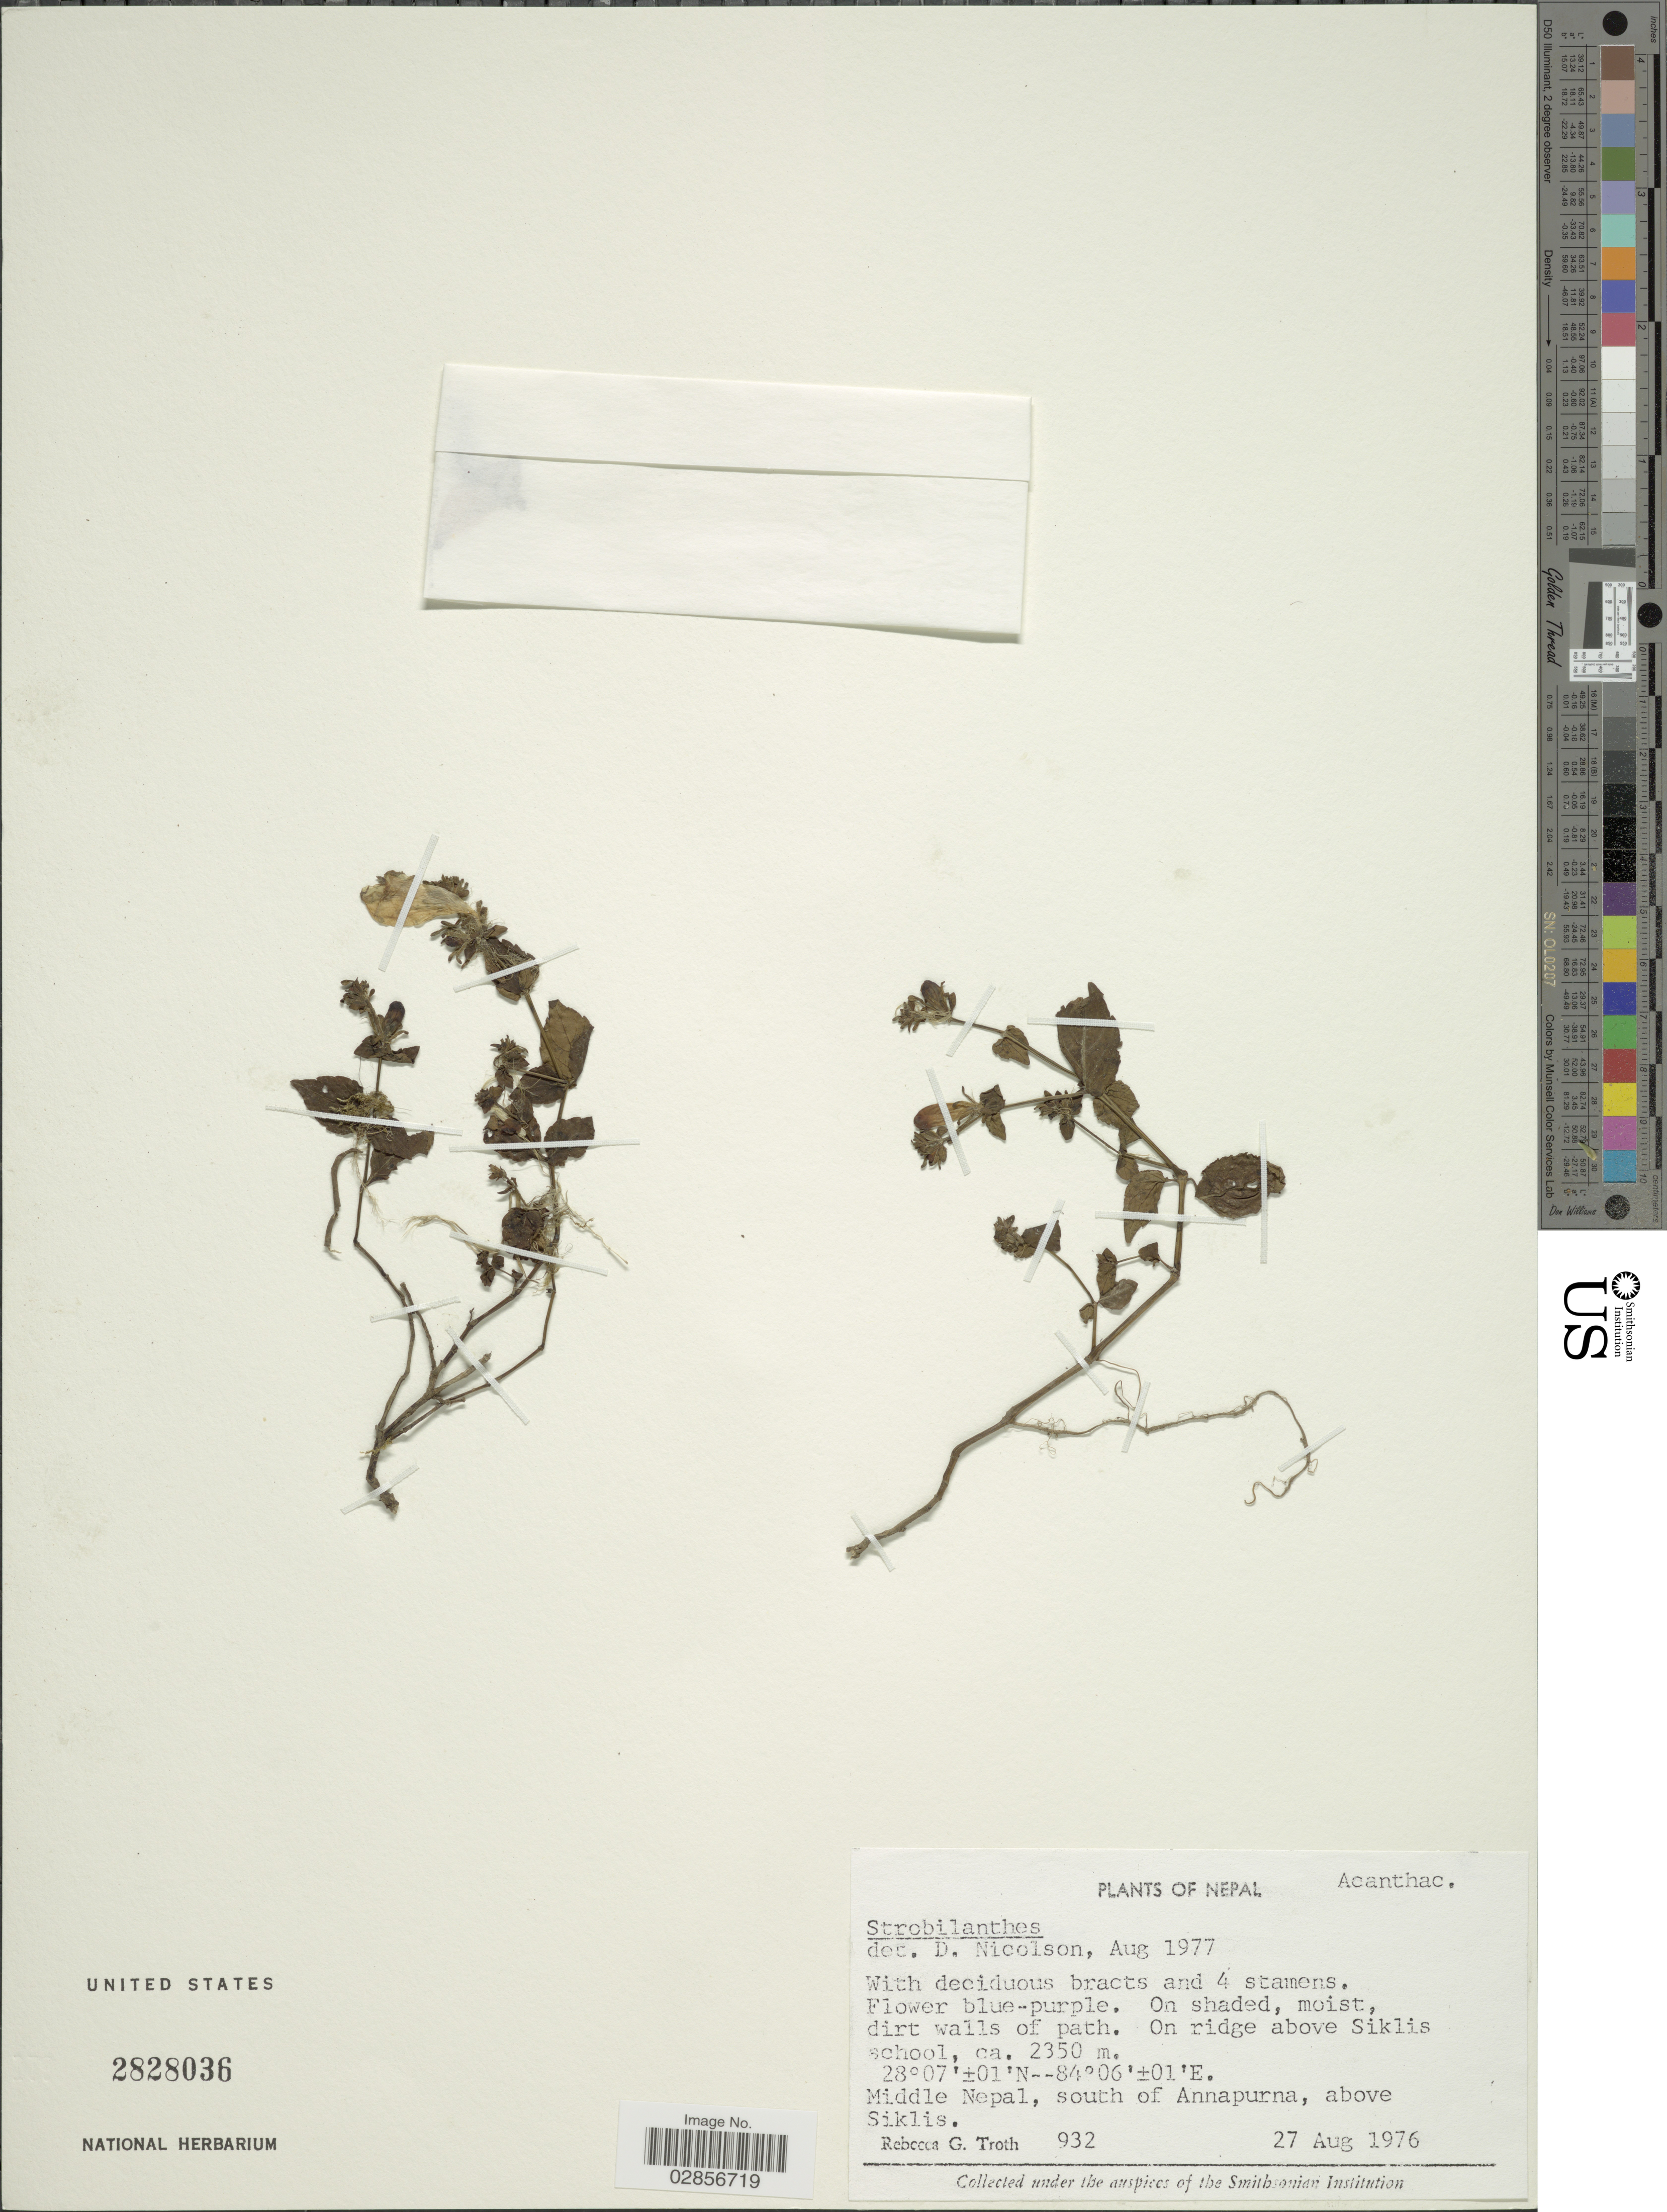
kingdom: Plantae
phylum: Tracheophyta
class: Magnoliopsida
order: Lamiales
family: Acanthaceae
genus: Strobilanthes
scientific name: Strobilanthes sp.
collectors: R. Troth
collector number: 932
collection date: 1976-08-27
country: Nepal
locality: On ridge above Siklis school, Middle Nepal, south of Annapurna, above Siklis.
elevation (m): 2350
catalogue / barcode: US 2828036